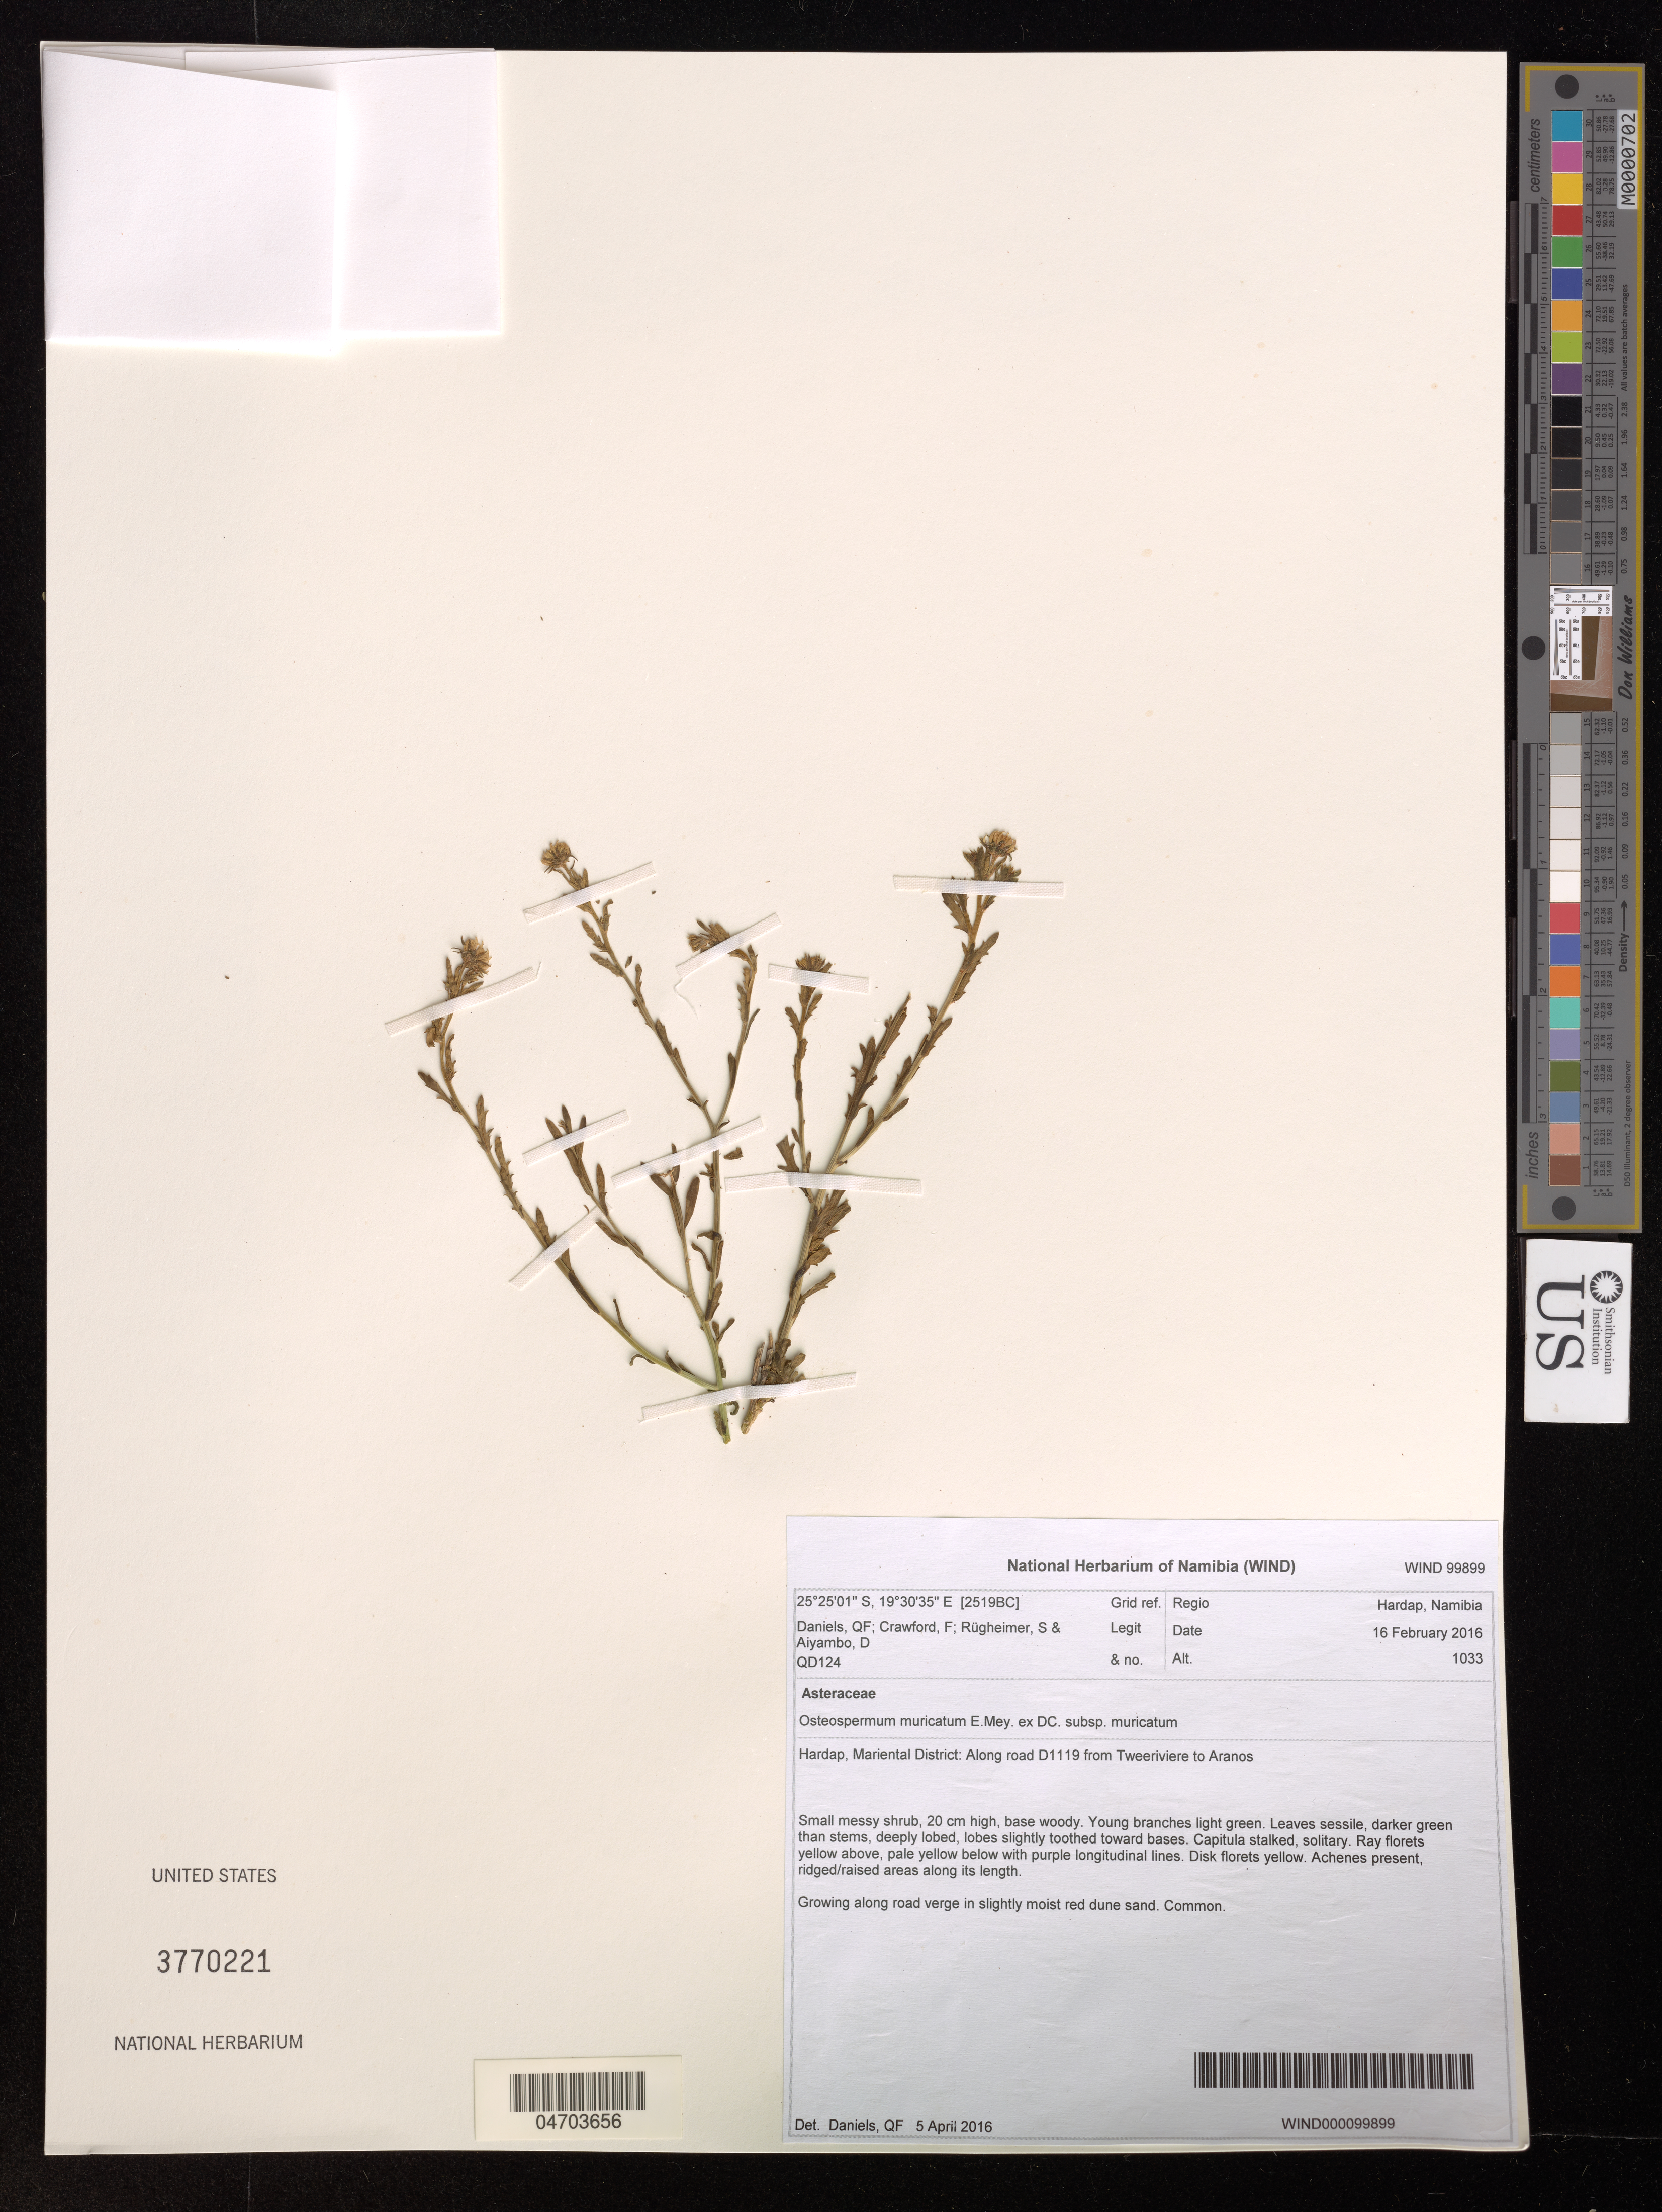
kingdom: Plantae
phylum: Tracheophyta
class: Magnoliopsida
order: Asterales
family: Asteraceae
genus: Osteospermum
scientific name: Osteospermum muricatum subsp. muricatum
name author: E. Mey. ex DC.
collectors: Q. Daniels, F. Crawford & D. Aiyambo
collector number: QD124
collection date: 2016-02-16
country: Namibia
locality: Hardap.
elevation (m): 1033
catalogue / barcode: US 3770221